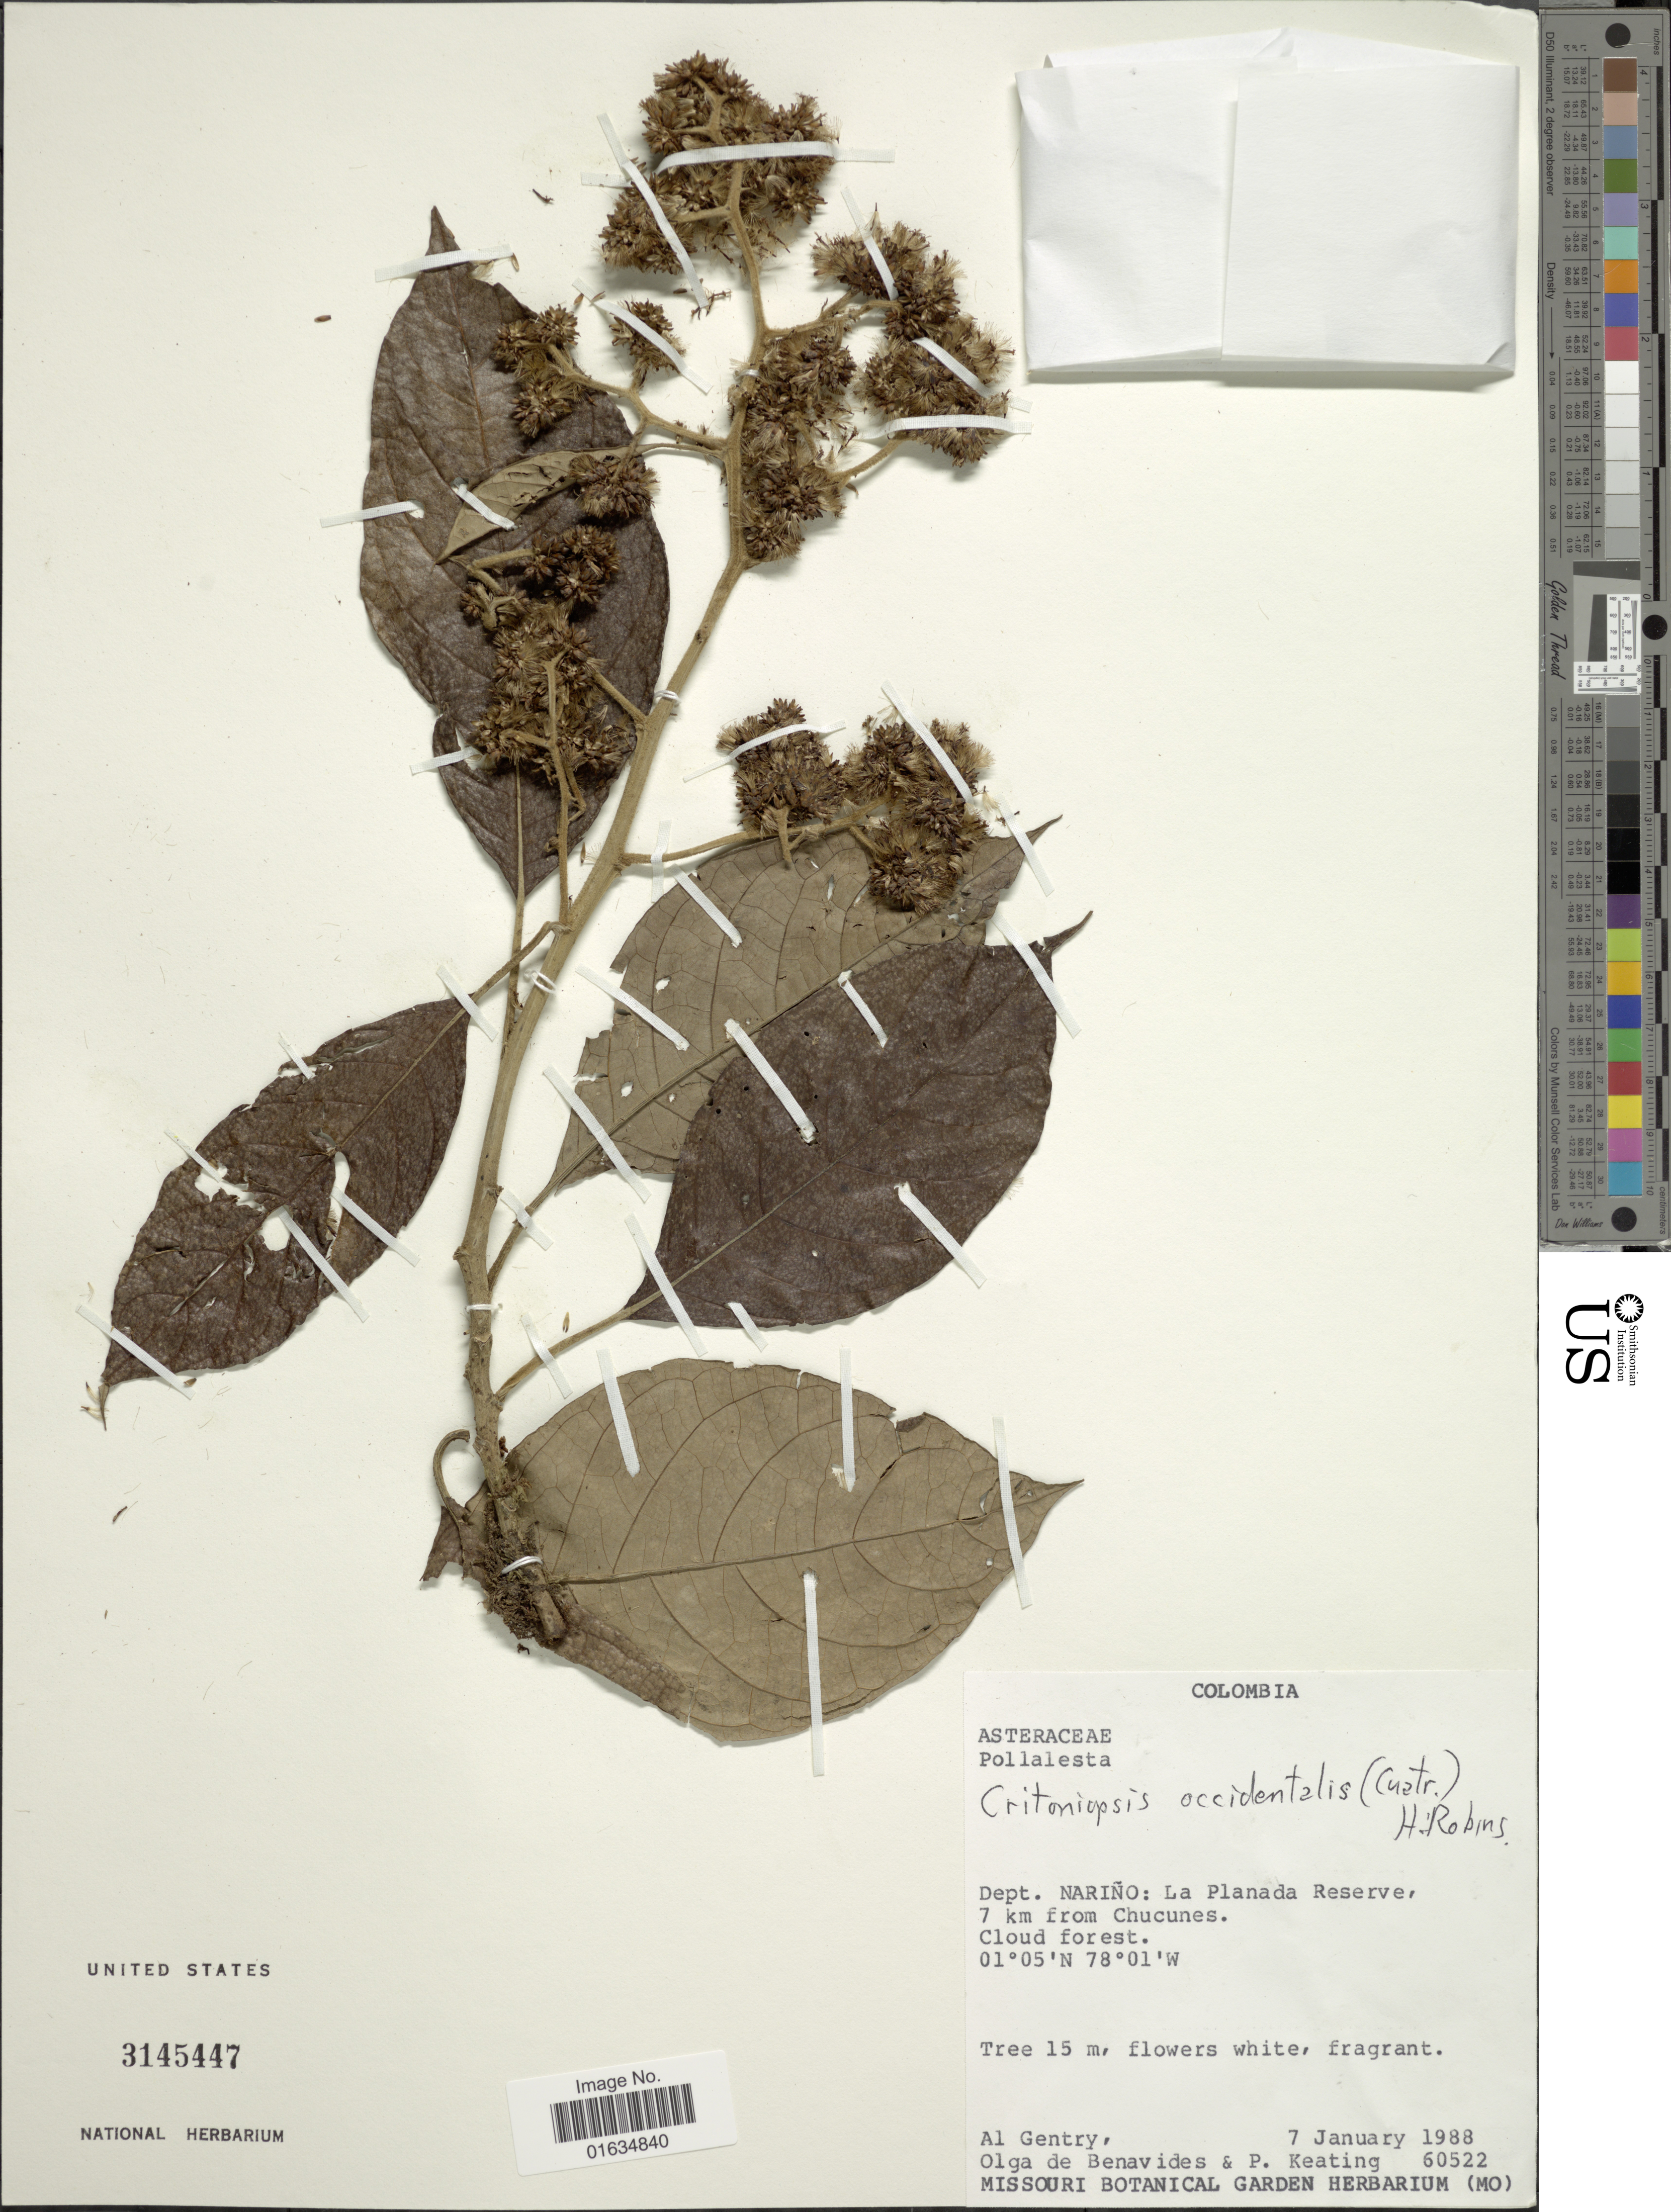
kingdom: Plantae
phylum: Tracheophyta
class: Magnoliopsida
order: Asterales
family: Asteraceae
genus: Critoniopsis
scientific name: Critoniopsis occidentalis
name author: (Cuatrec.) H. Rob.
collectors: A. H. Gentry, Olga S. de Benavides & P. Keating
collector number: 60522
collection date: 1988-01-07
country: Colombia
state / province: Nariño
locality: Dept. Narino, La Planada Reserve, 7 km from Chucunes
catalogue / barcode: US 3145447